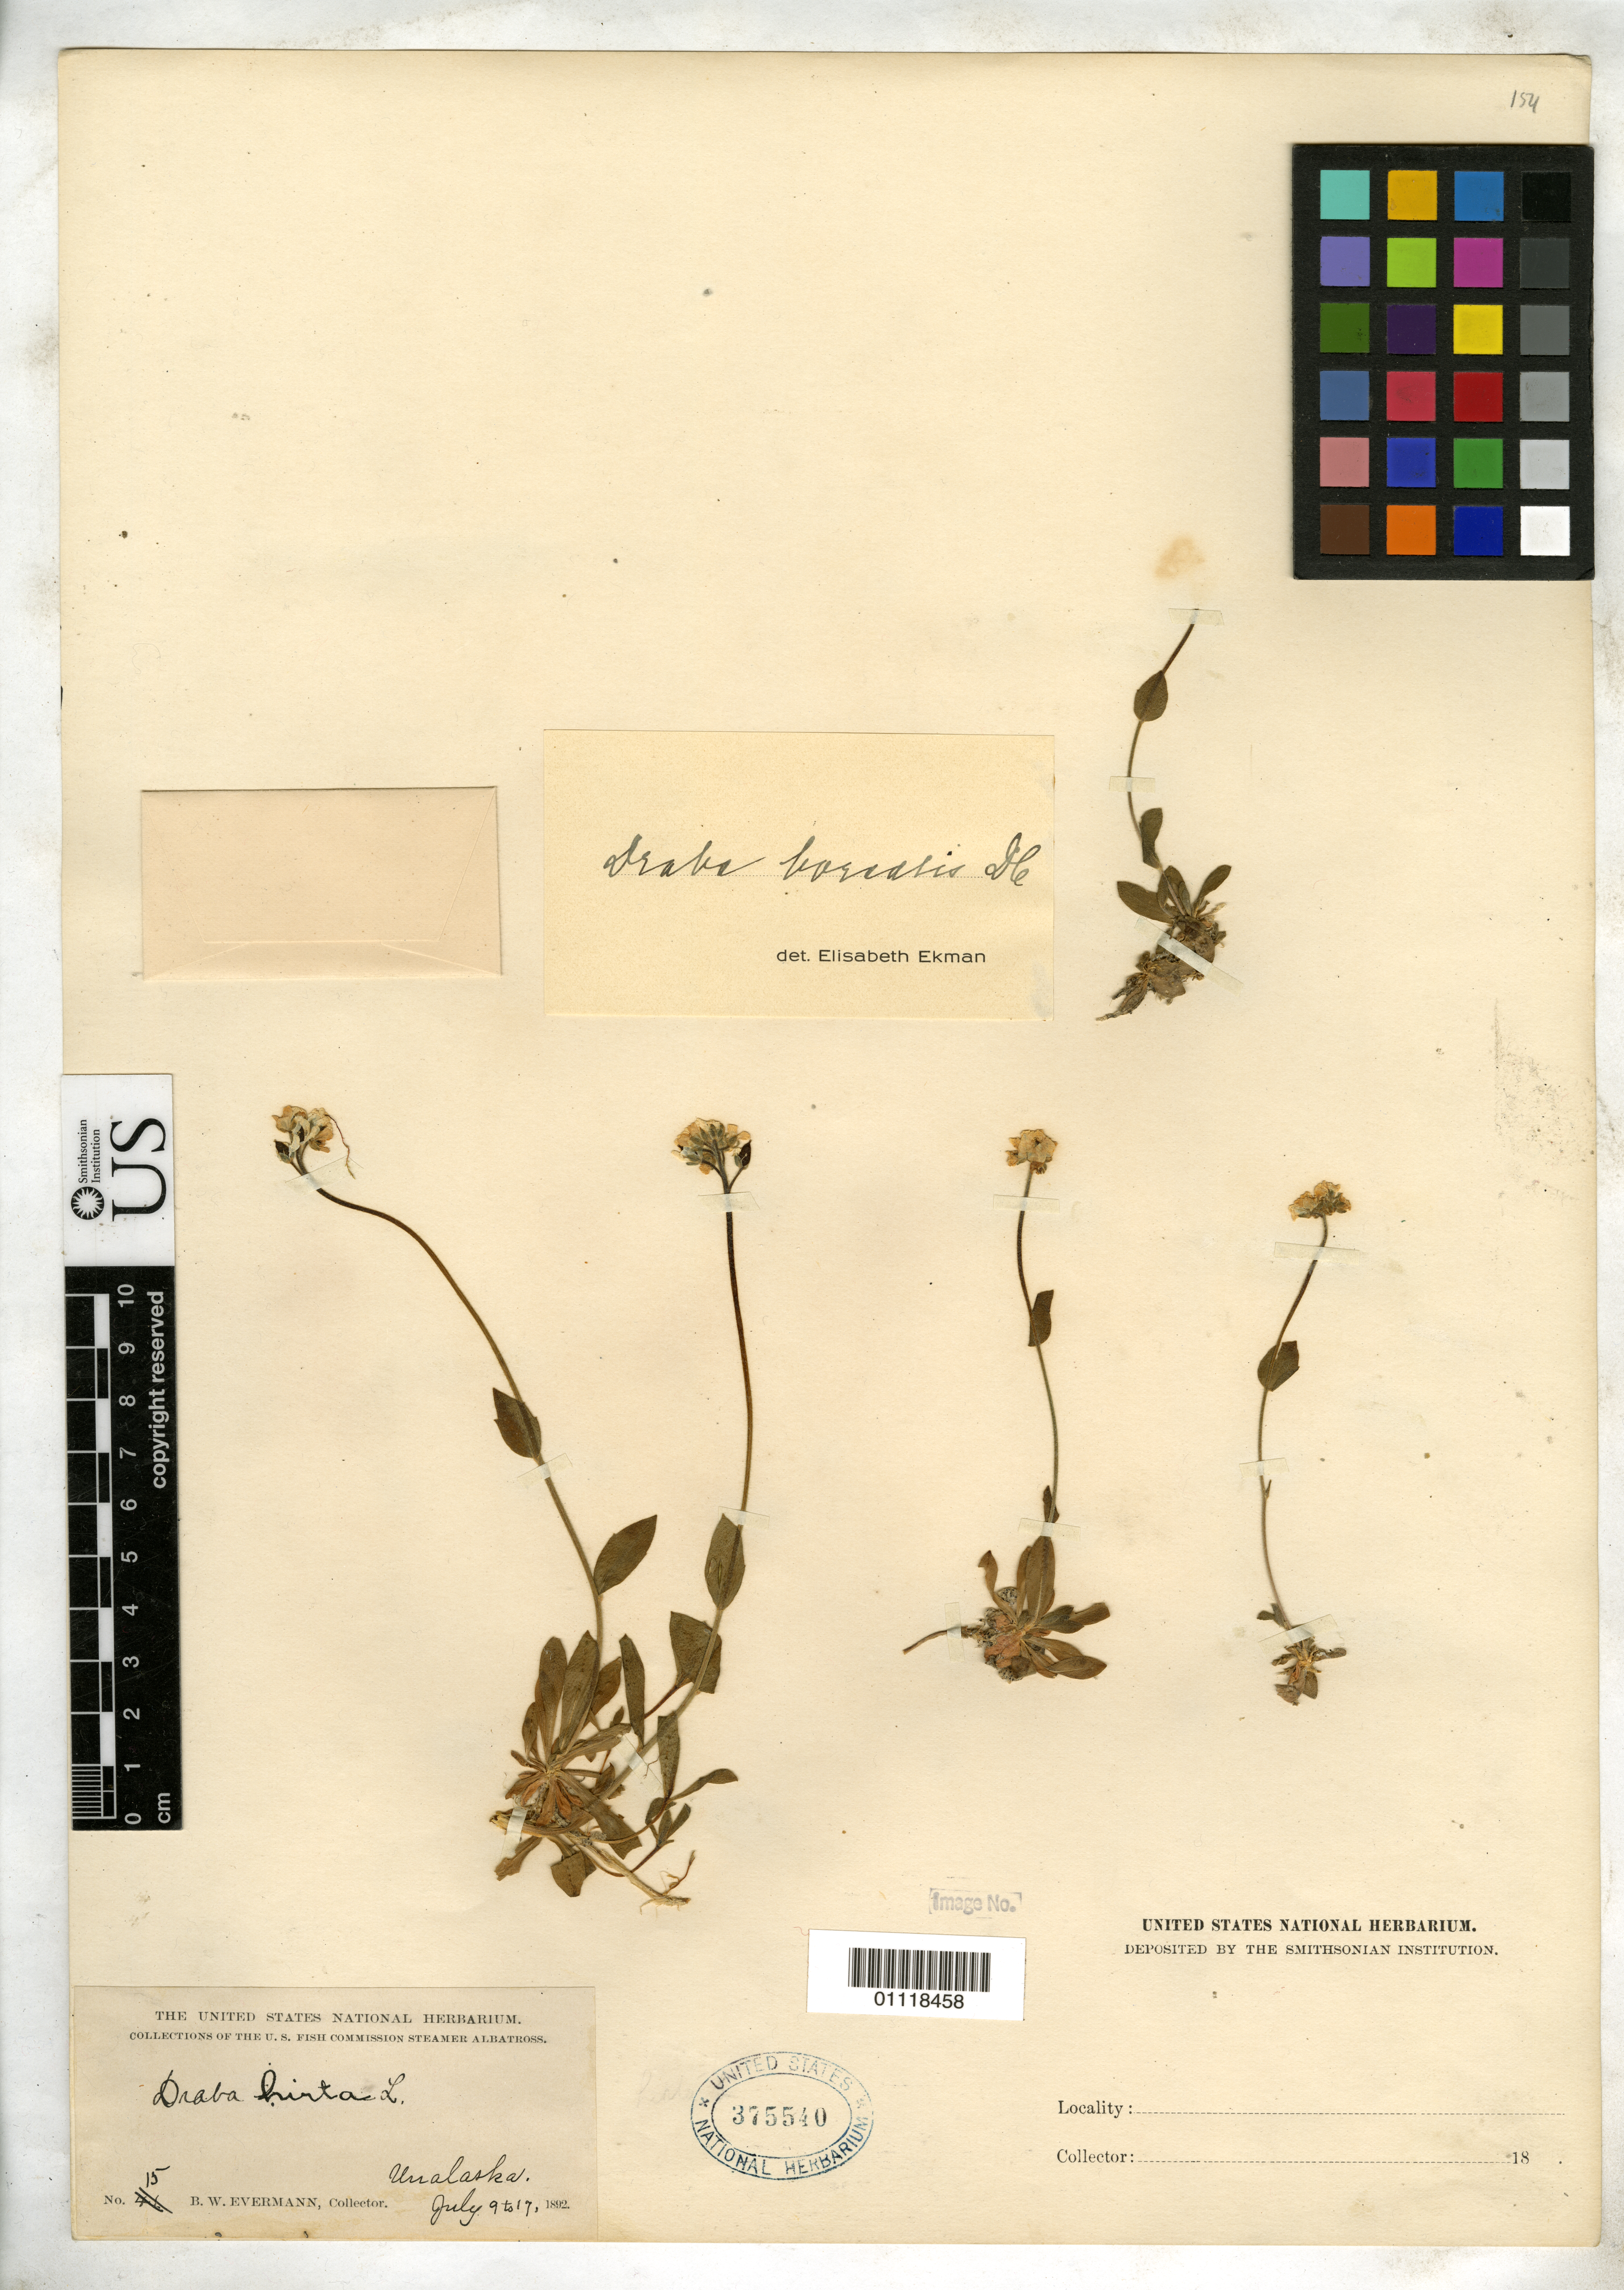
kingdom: Plantae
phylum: Tracheophyta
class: Magnoliopsida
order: Brassicales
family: Brassicaceae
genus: Draba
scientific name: Draba borealis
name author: DC.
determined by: Ekman, E. L.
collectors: B. W. Evermann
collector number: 15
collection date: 1892-07-09/1892-07-17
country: United States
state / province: Alaska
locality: Unalaska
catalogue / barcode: US 375540